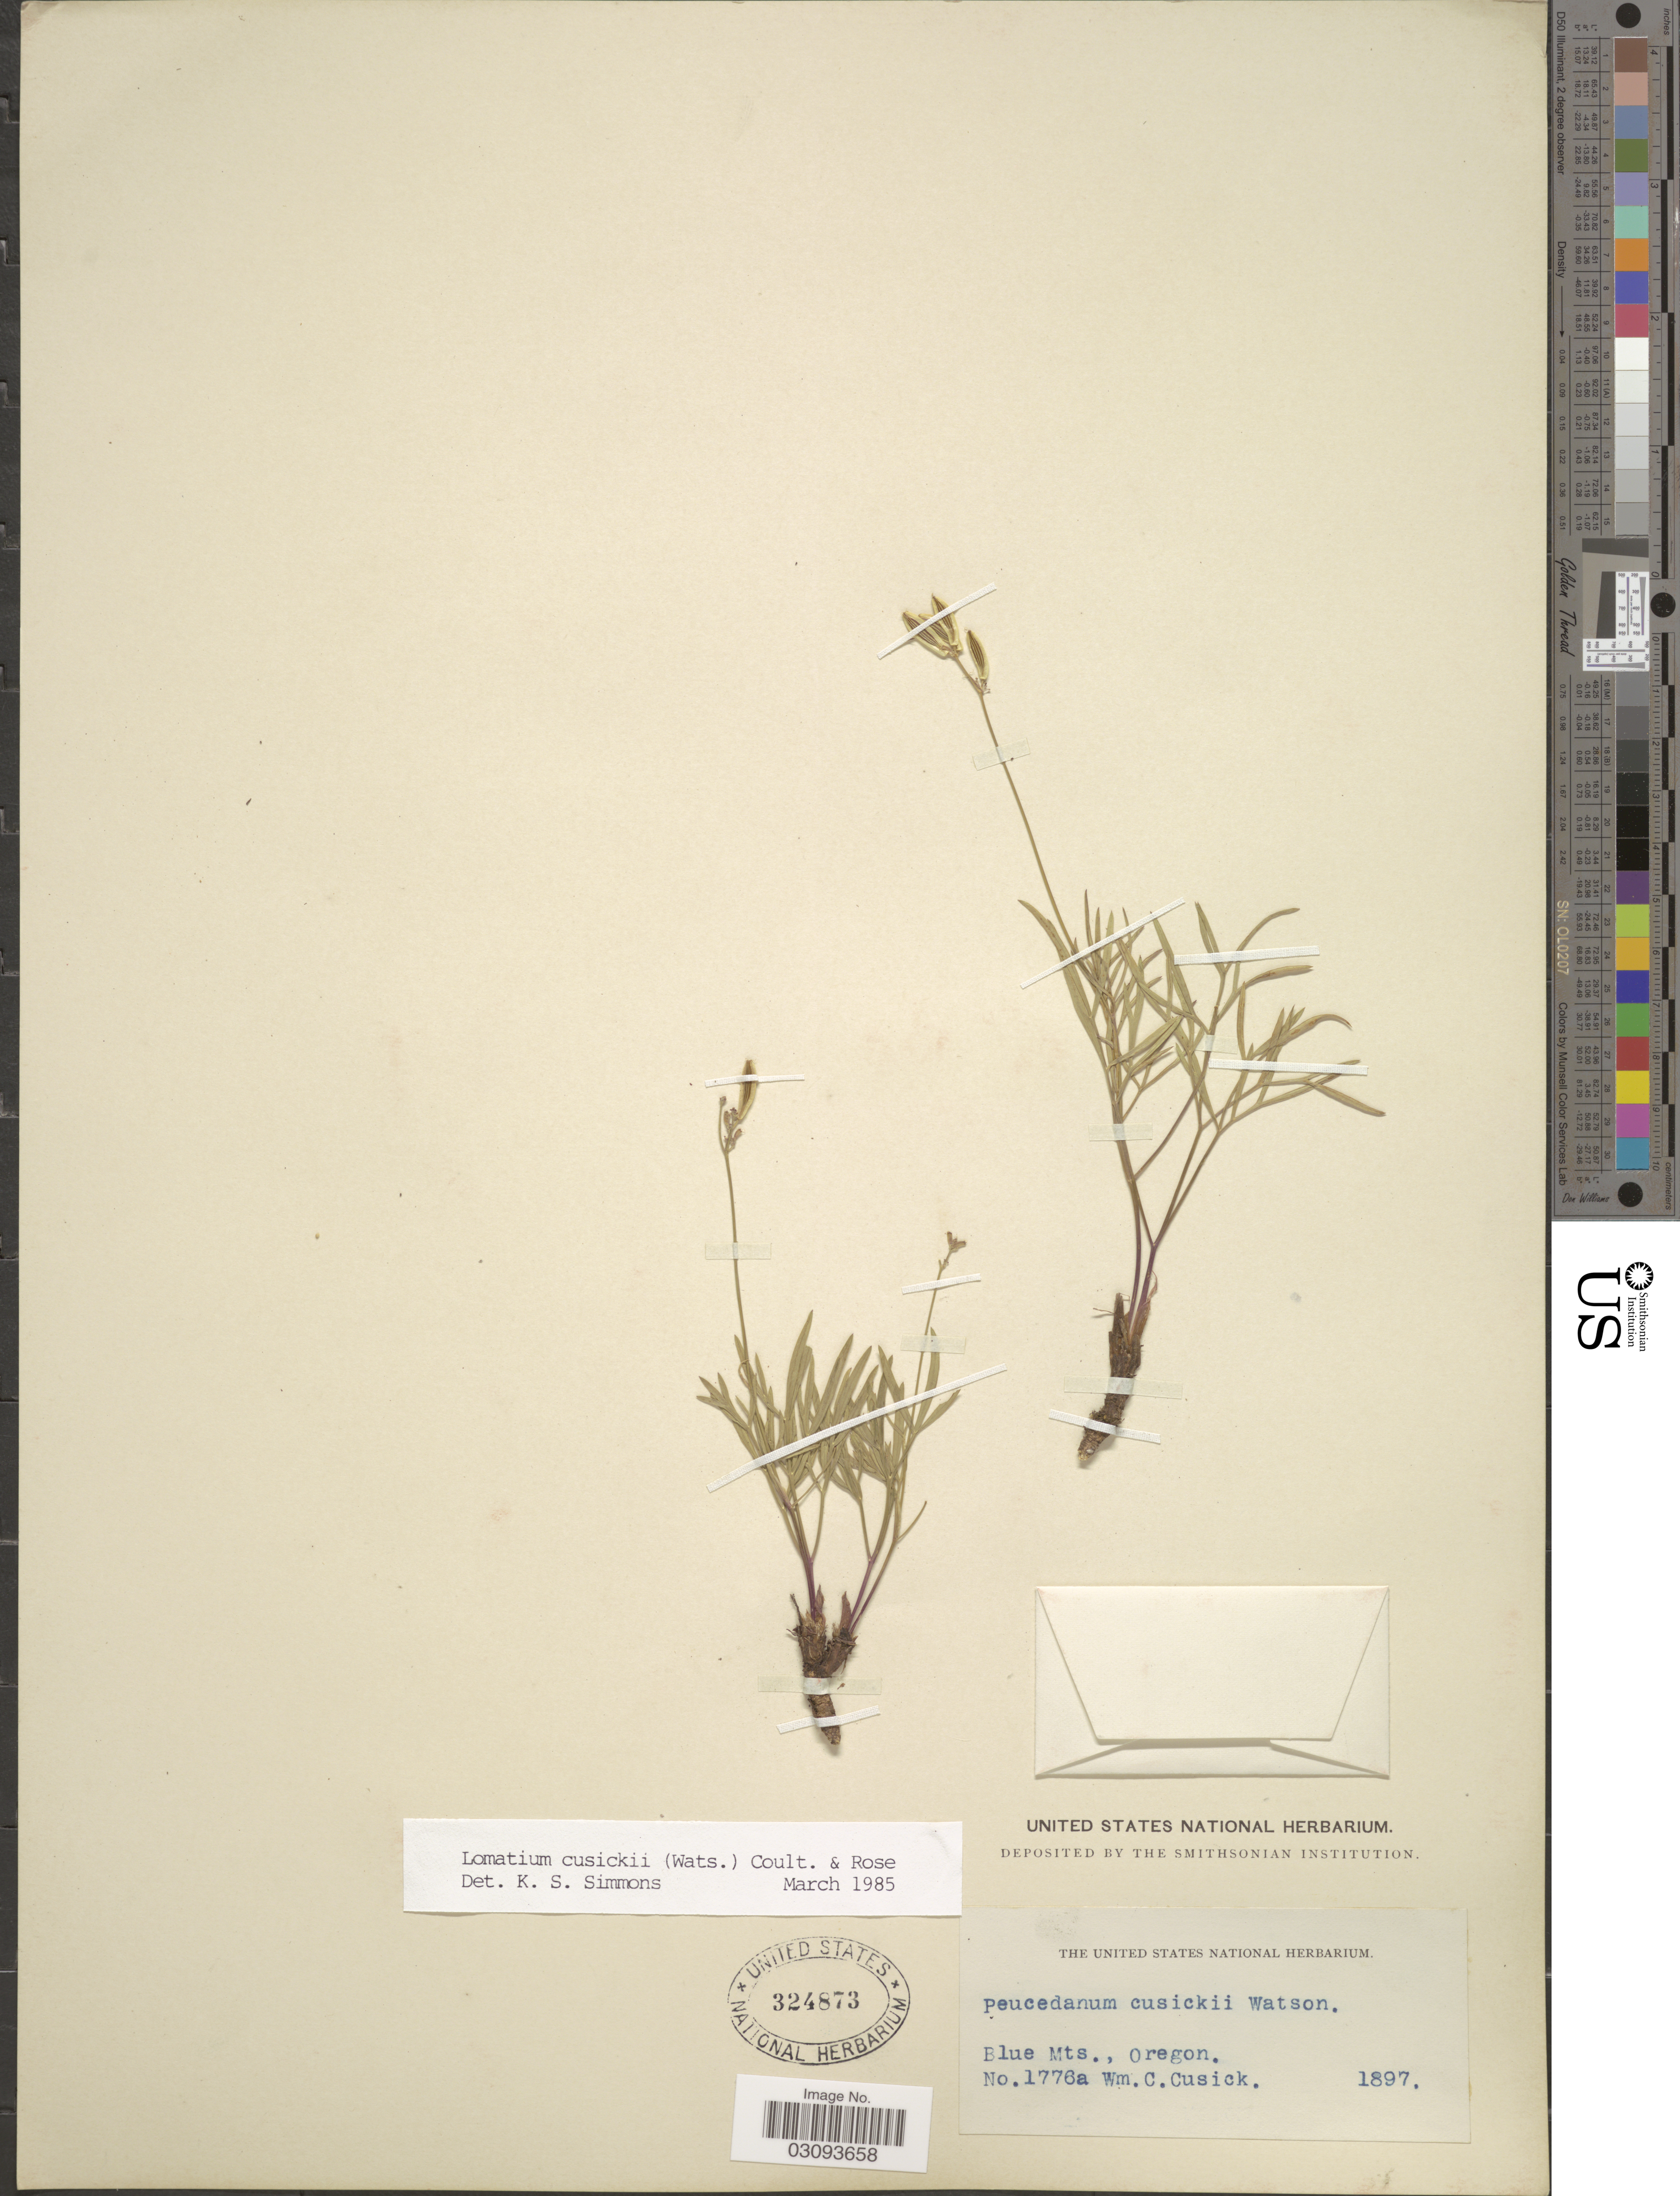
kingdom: Plantae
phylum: Tracheophyta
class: Magnoliopsida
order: Apiales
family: Apiaceae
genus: Lomatium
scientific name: Lomatium cusickii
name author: (S. Watson) J.M. Coult. & Rose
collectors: W. C. Cusick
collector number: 1776a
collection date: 1897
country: United States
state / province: Oregon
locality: Blue Mts.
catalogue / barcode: US 324873